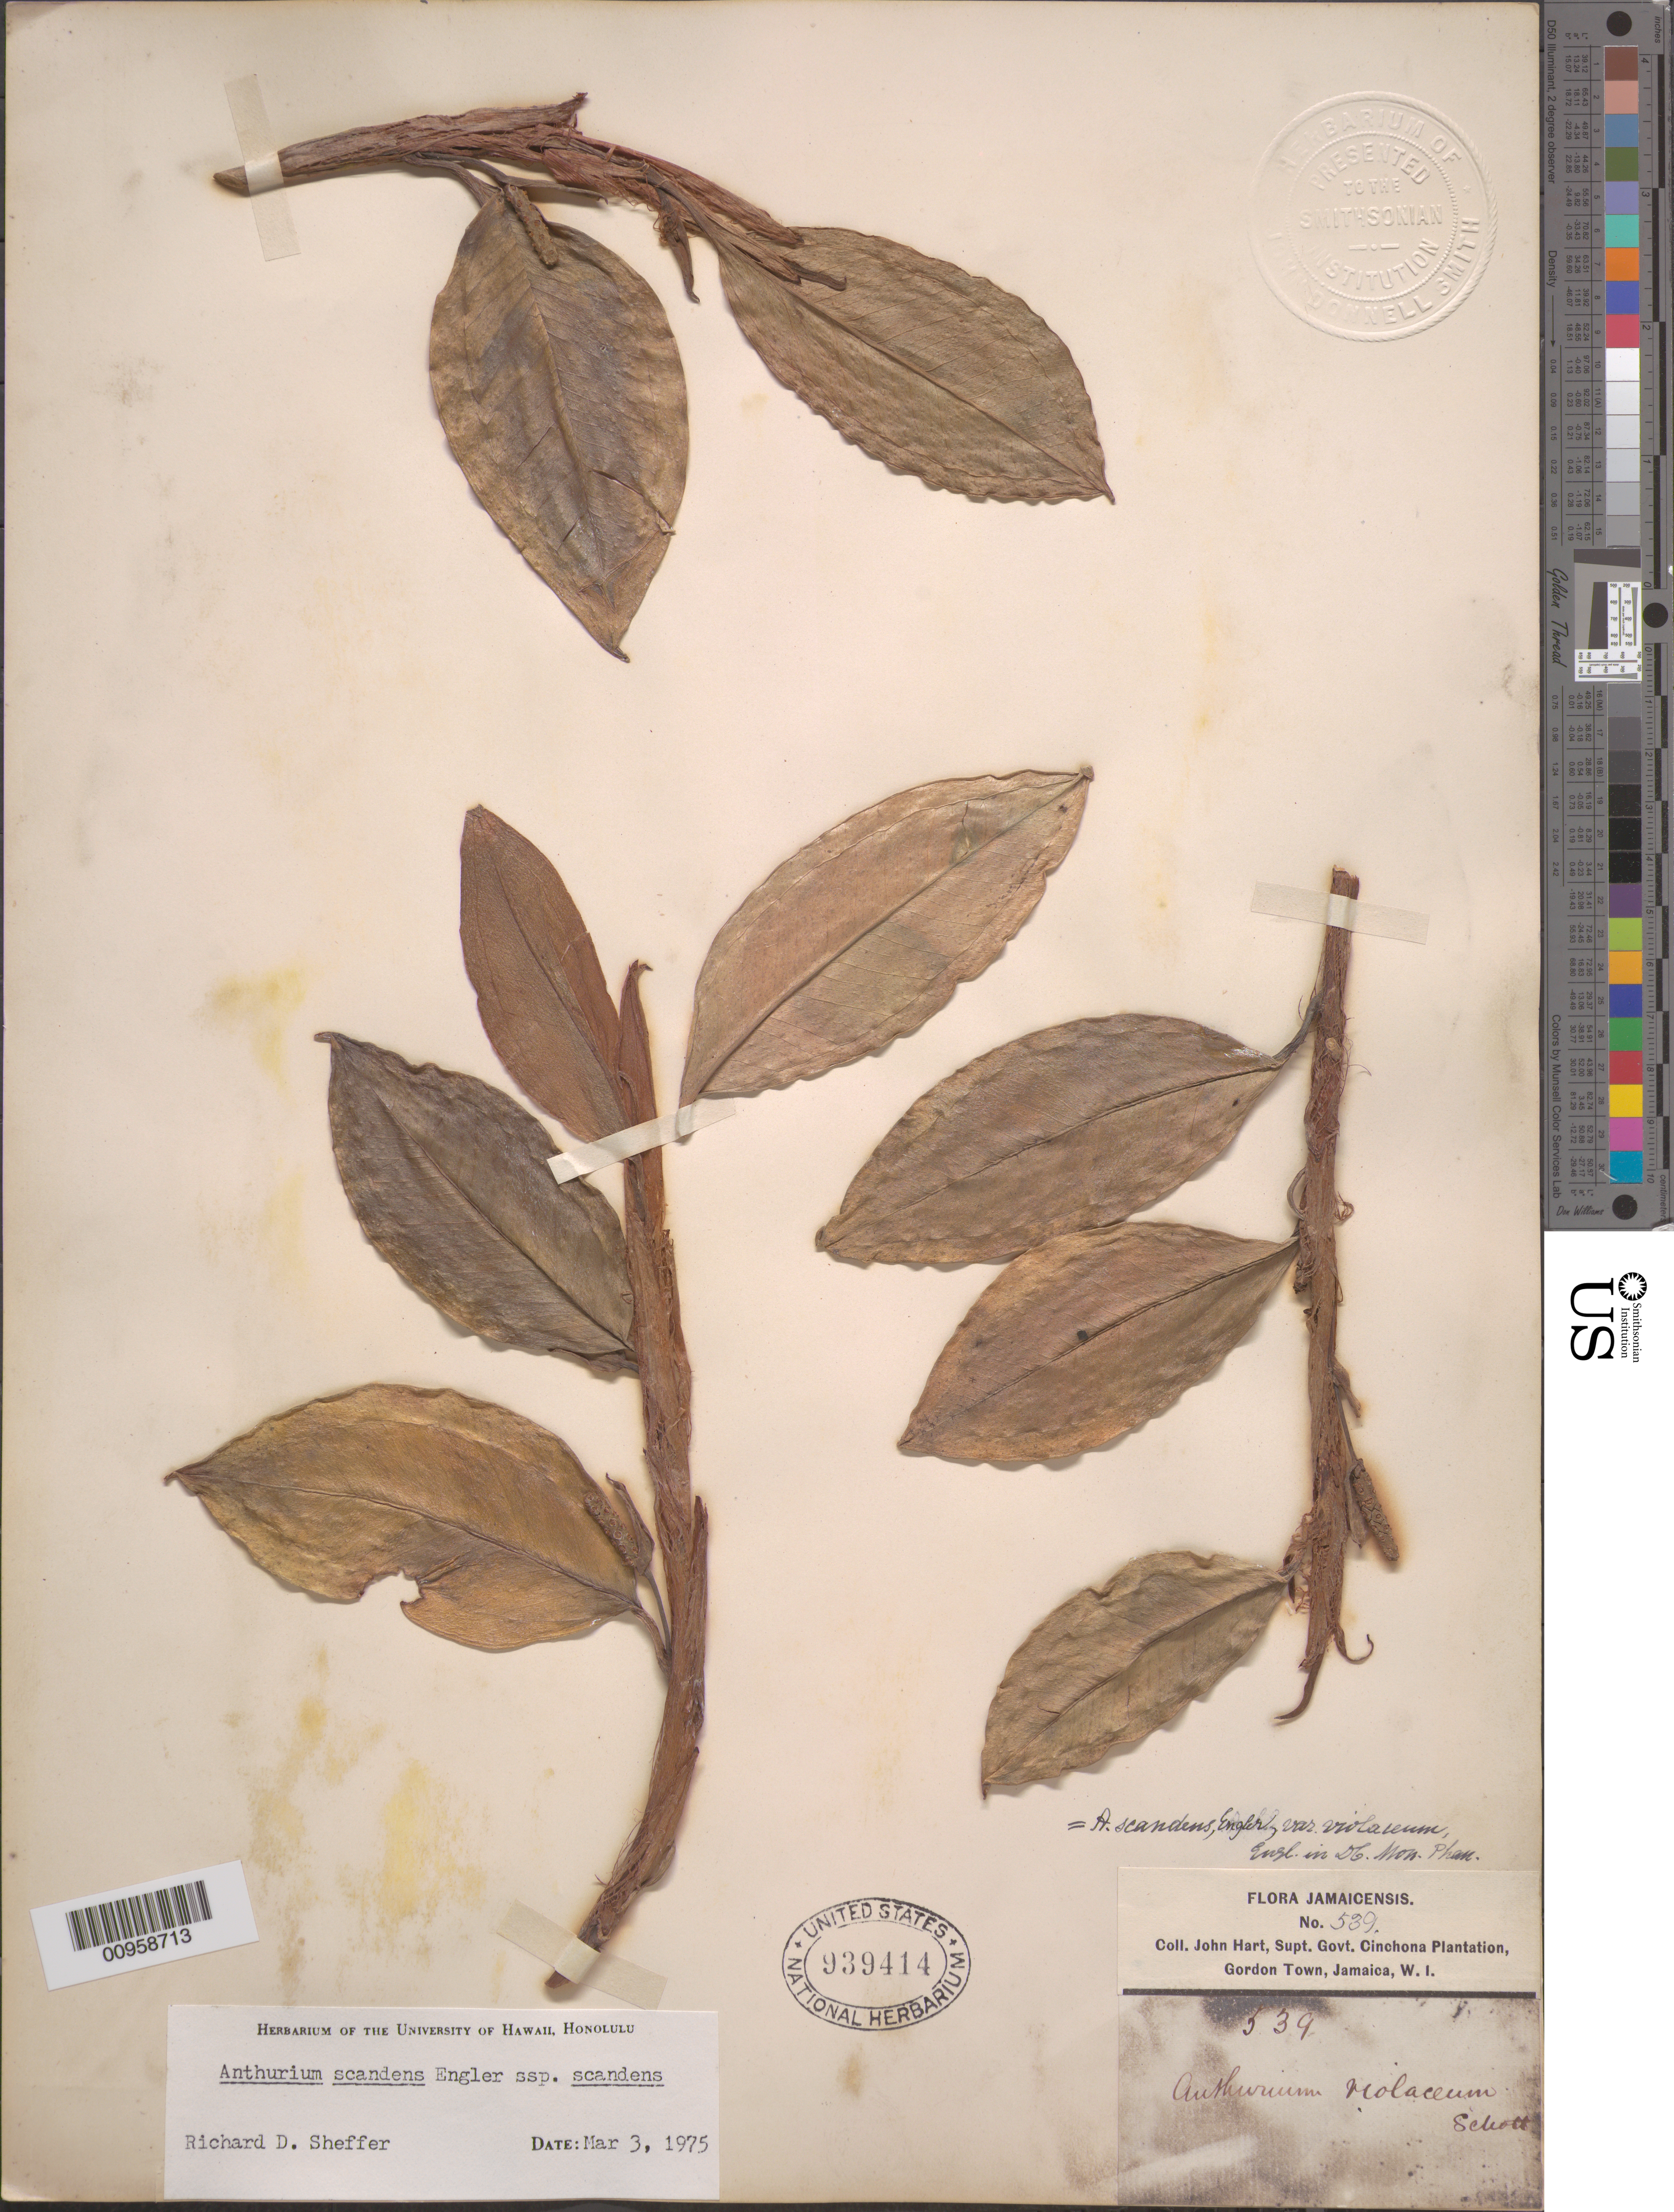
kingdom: Plantae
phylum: Tracheophyta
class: Liliopsida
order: Alismatales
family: Araceae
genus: Anthurium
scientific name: Anthurium scandens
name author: (Aubl.) Engl.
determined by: Sheffer, R. D.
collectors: J. Hart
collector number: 539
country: Jamaica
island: Jamaica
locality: Gordon Town, Supt. Govt. Cinchona Plantation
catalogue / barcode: US 939414